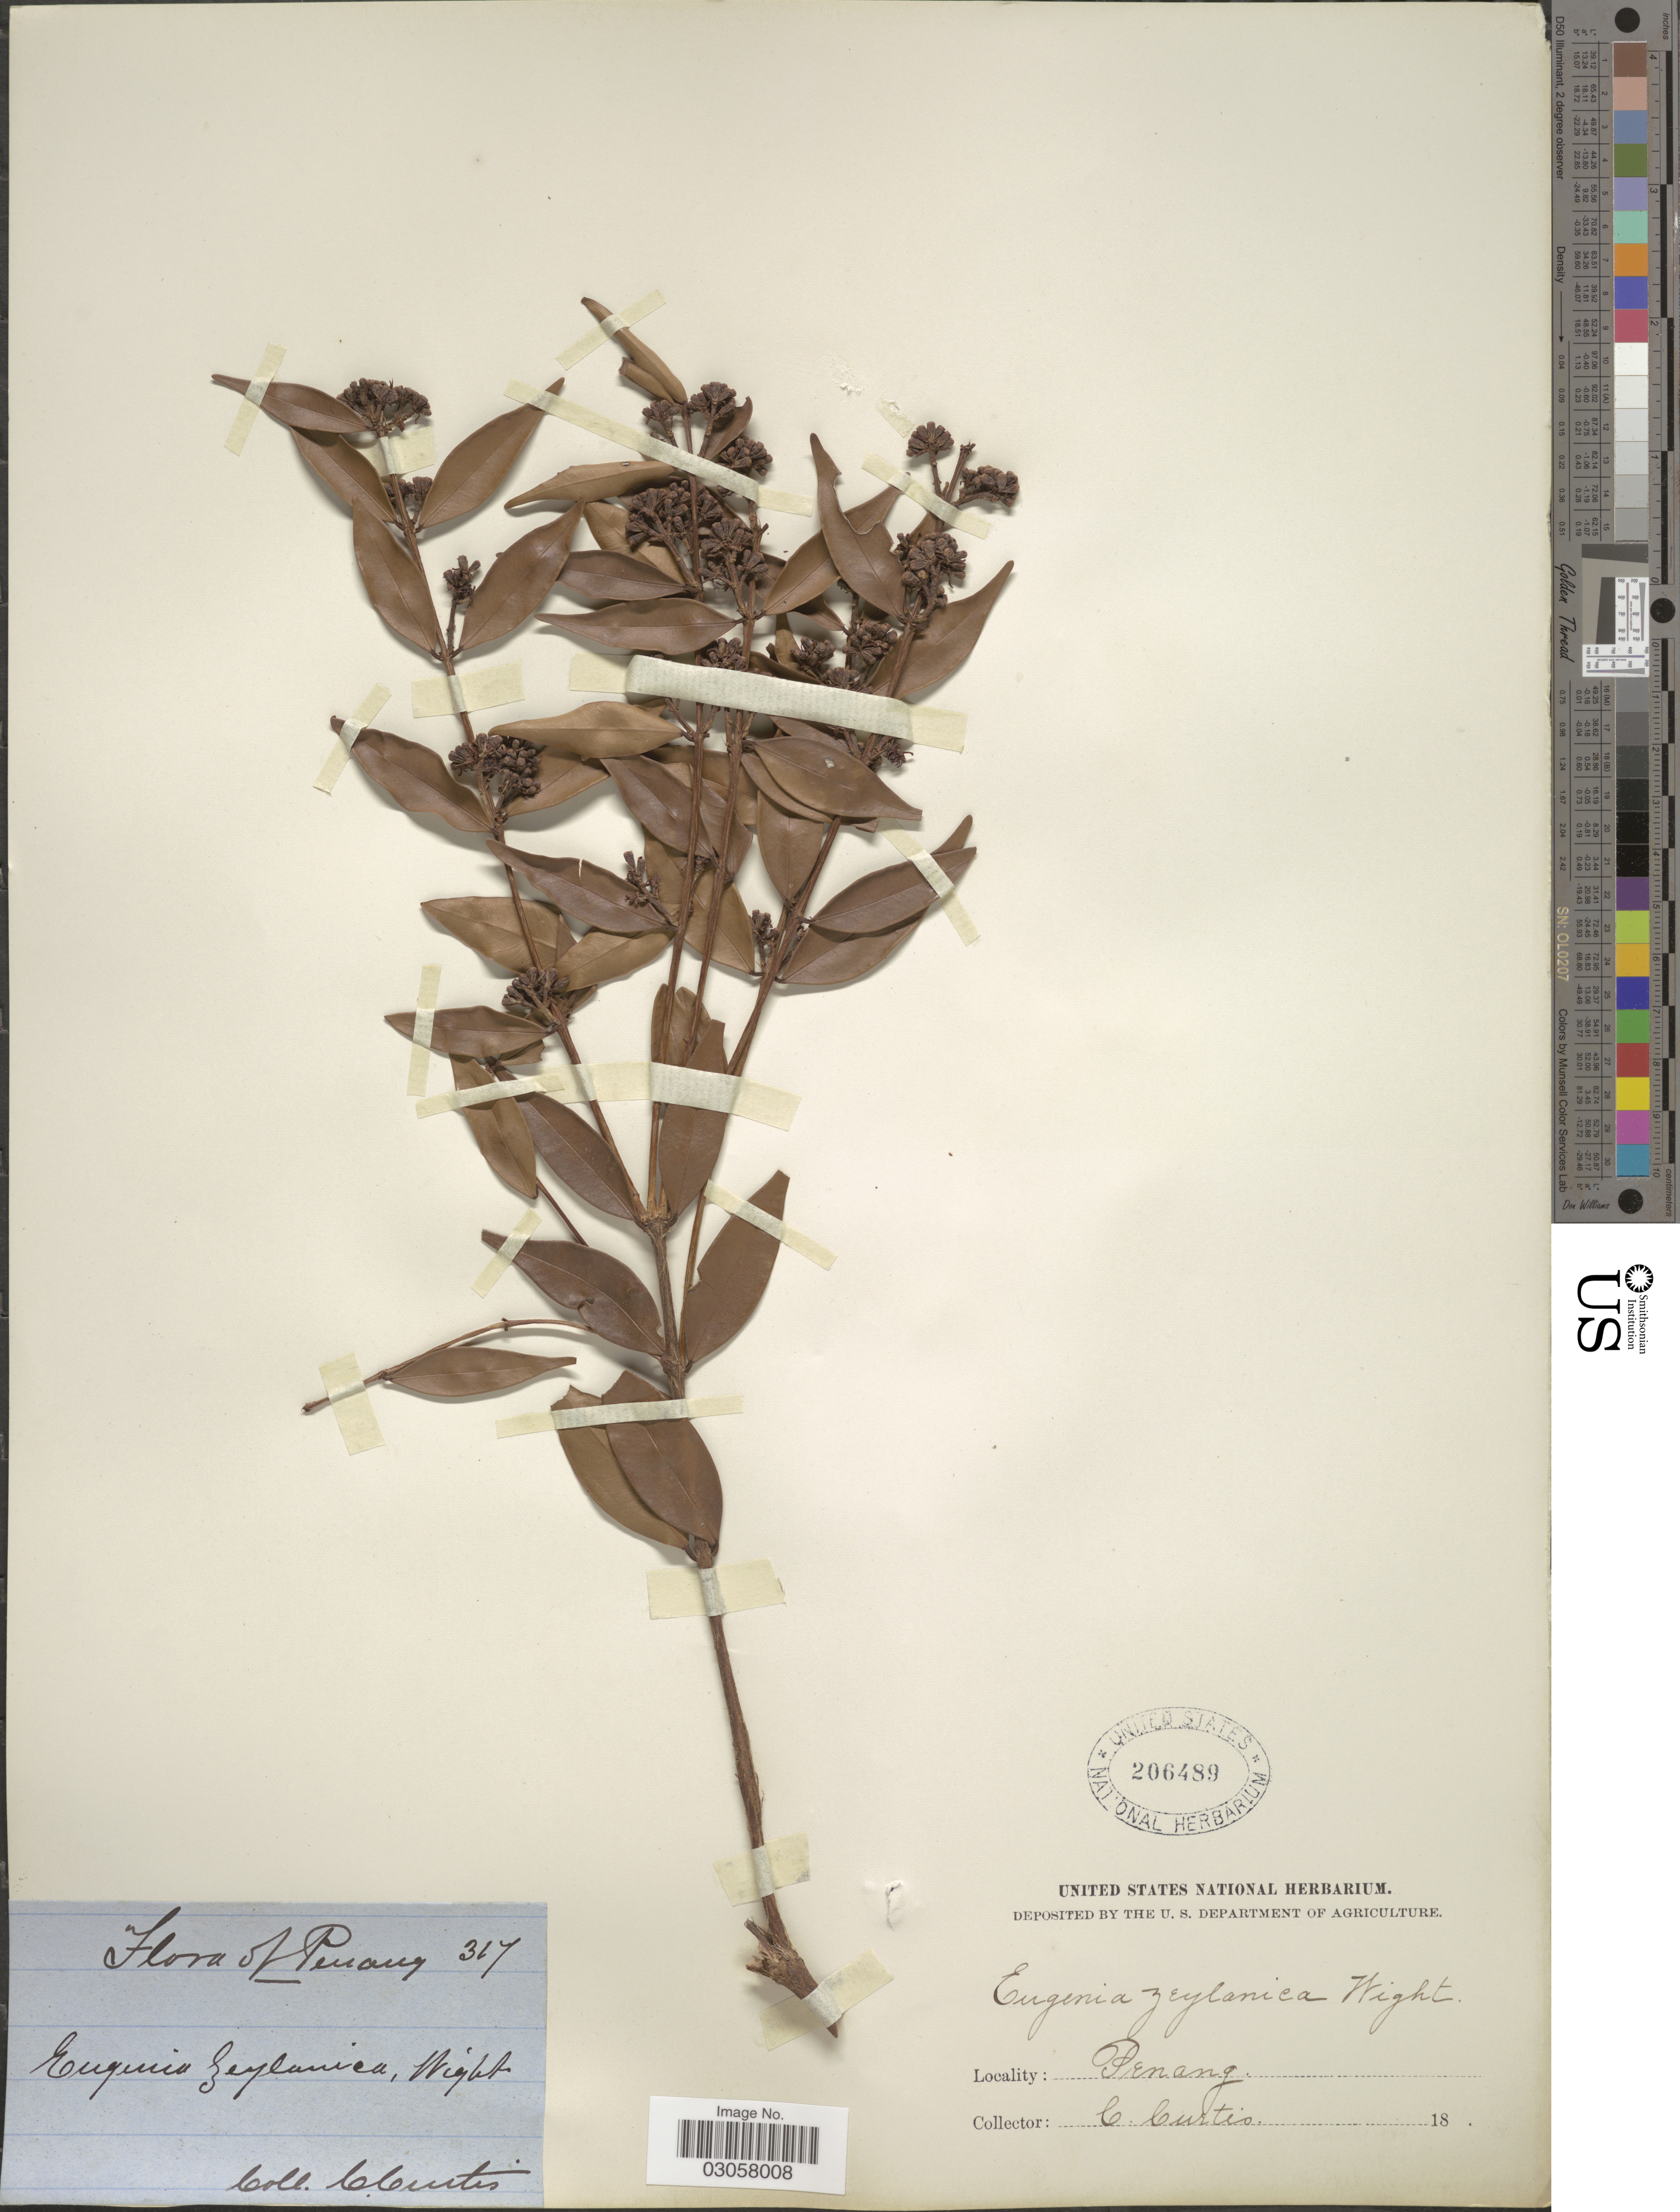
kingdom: Plantae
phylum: Tracheophyta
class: Magnoliopsida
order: Myrtales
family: Myrtaceae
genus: Syzygium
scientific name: Syzygium zeylanicum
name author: (L.) DC.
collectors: C. Curtis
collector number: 317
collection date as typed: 18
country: Malaysia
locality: Penang.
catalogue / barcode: US 206489